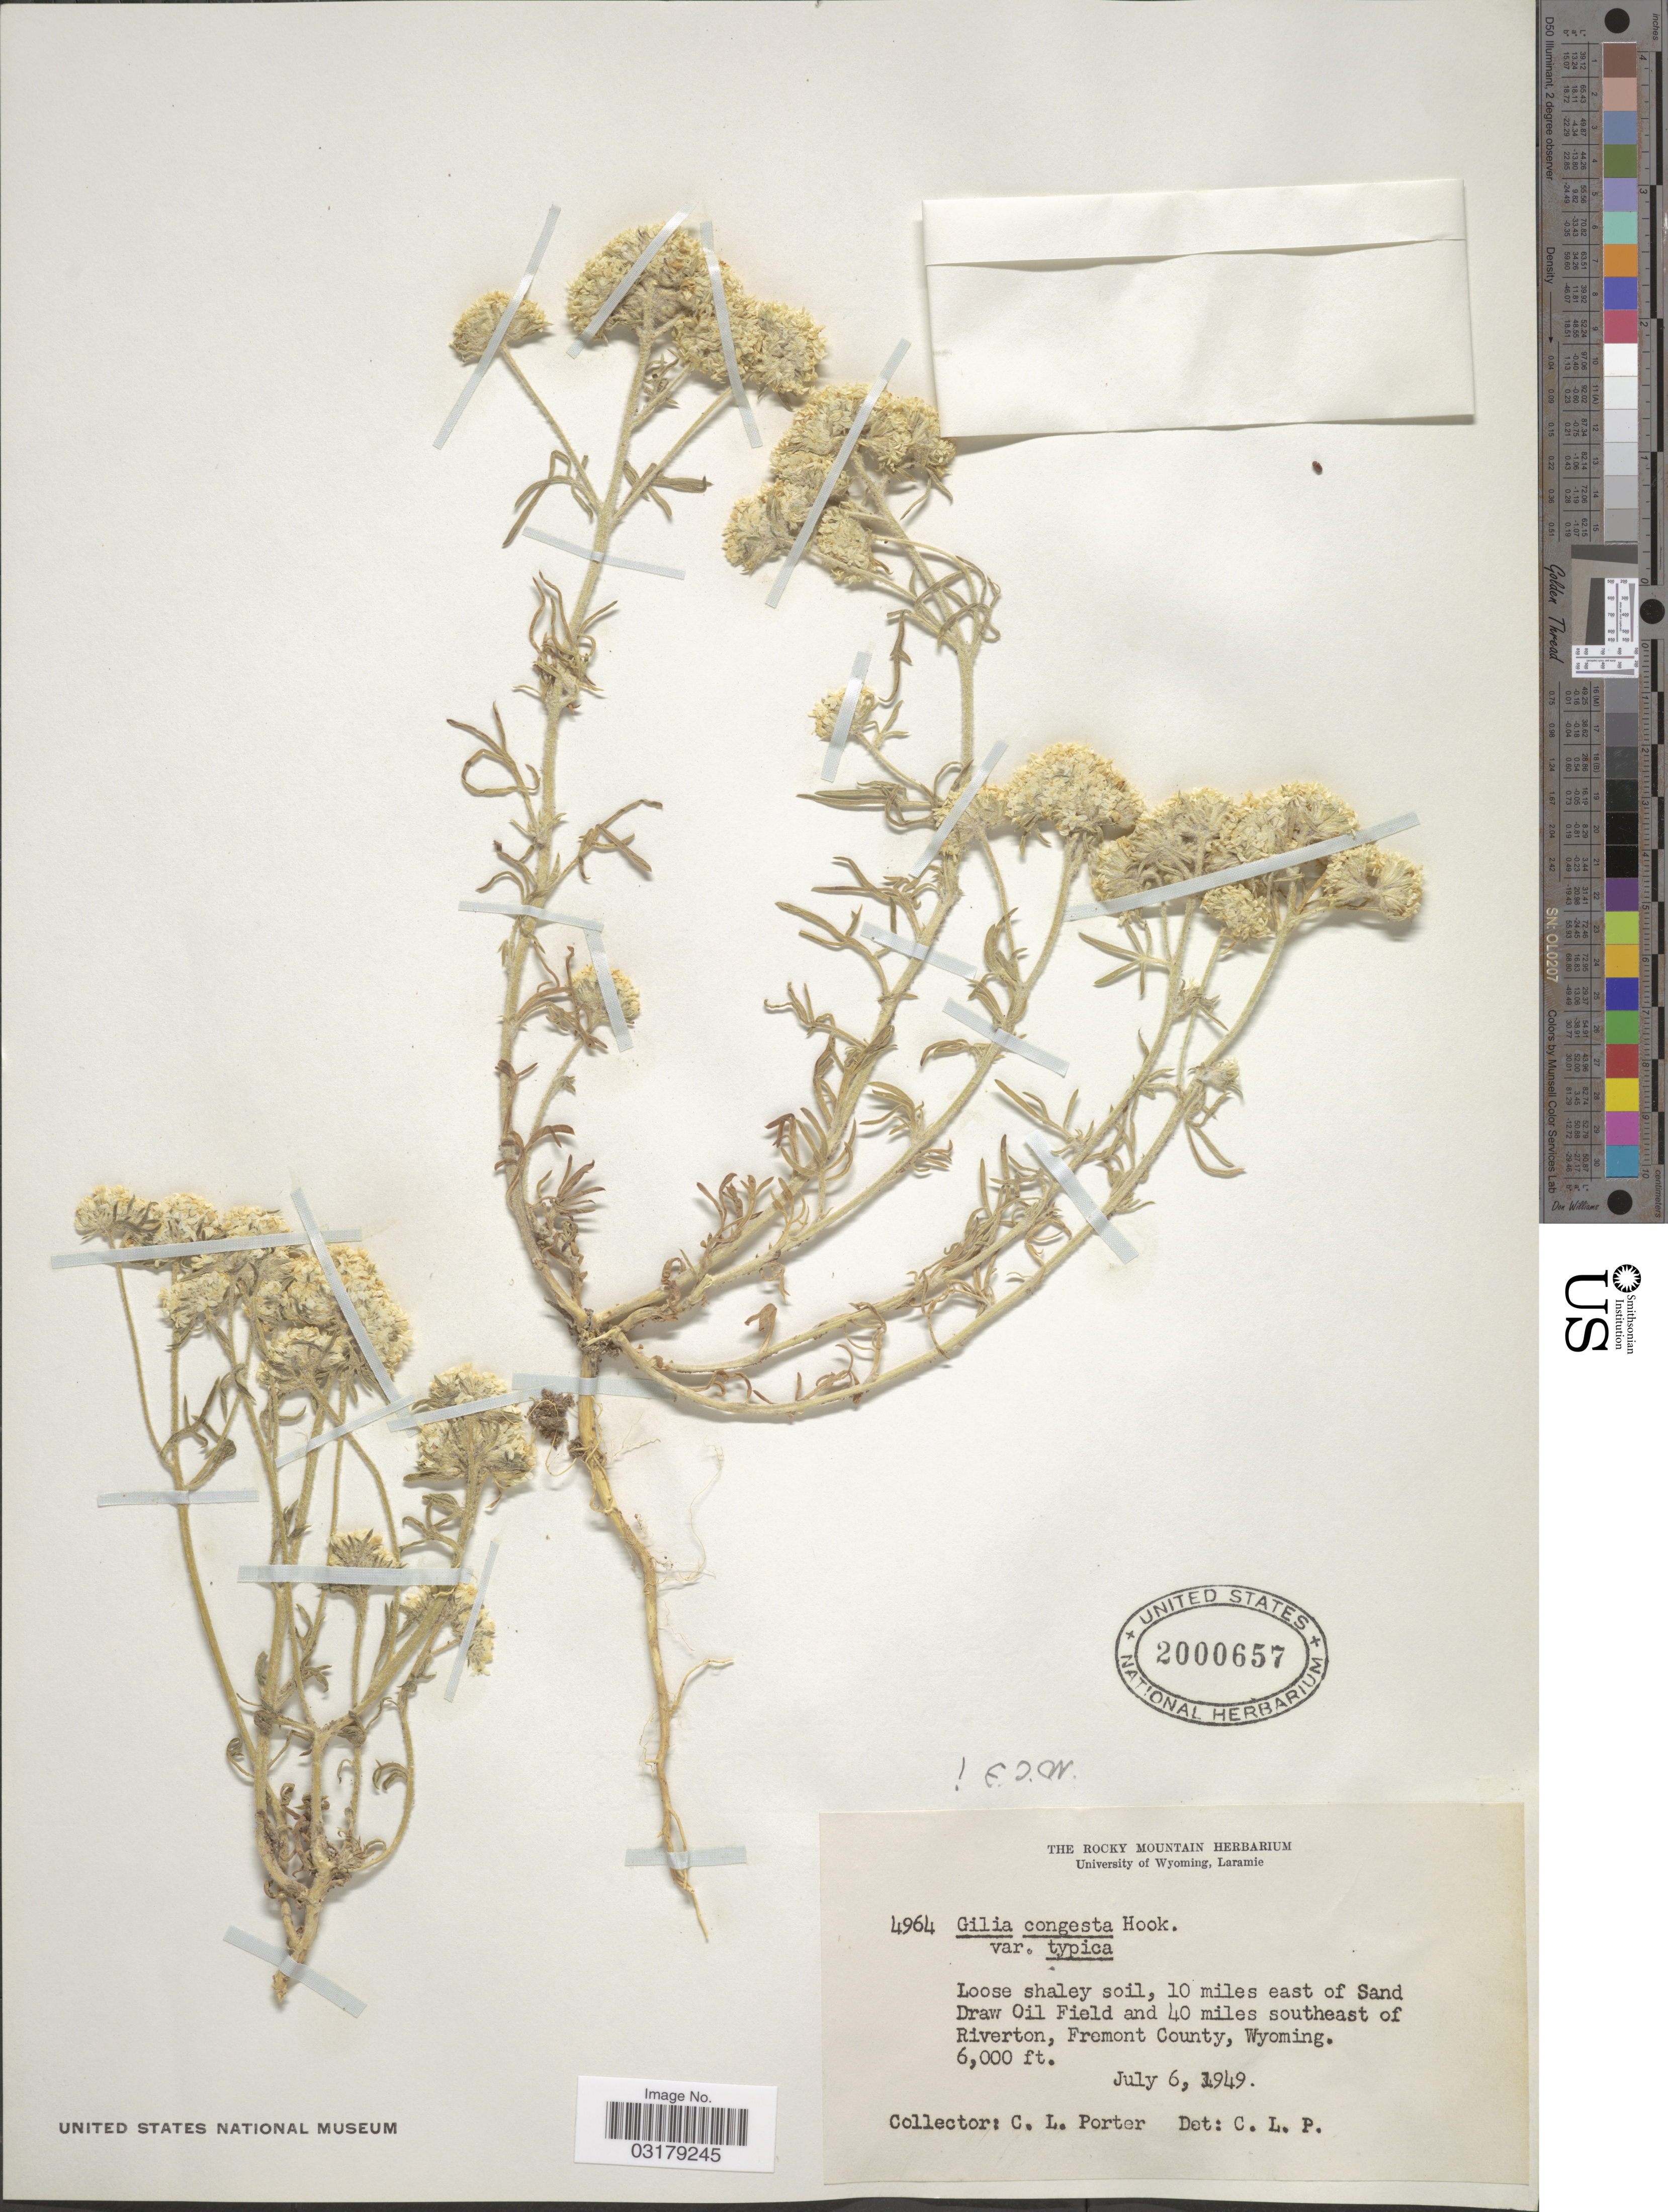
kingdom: Plantae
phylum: Tracheophyta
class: Magnoliopsida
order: Ericales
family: Polemoniaceae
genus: Ipomopsis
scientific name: Ipomopsis congesta subsp. congesta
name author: (Hook.) V.E. Grant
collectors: C. L. Porter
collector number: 4964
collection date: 1949-07-06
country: United States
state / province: Wyoming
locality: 10 miles east of Sand Draw Oil Field and 40 miles southeast of Riverton, Fremont County.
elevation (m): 1829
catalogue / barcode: US 2000657